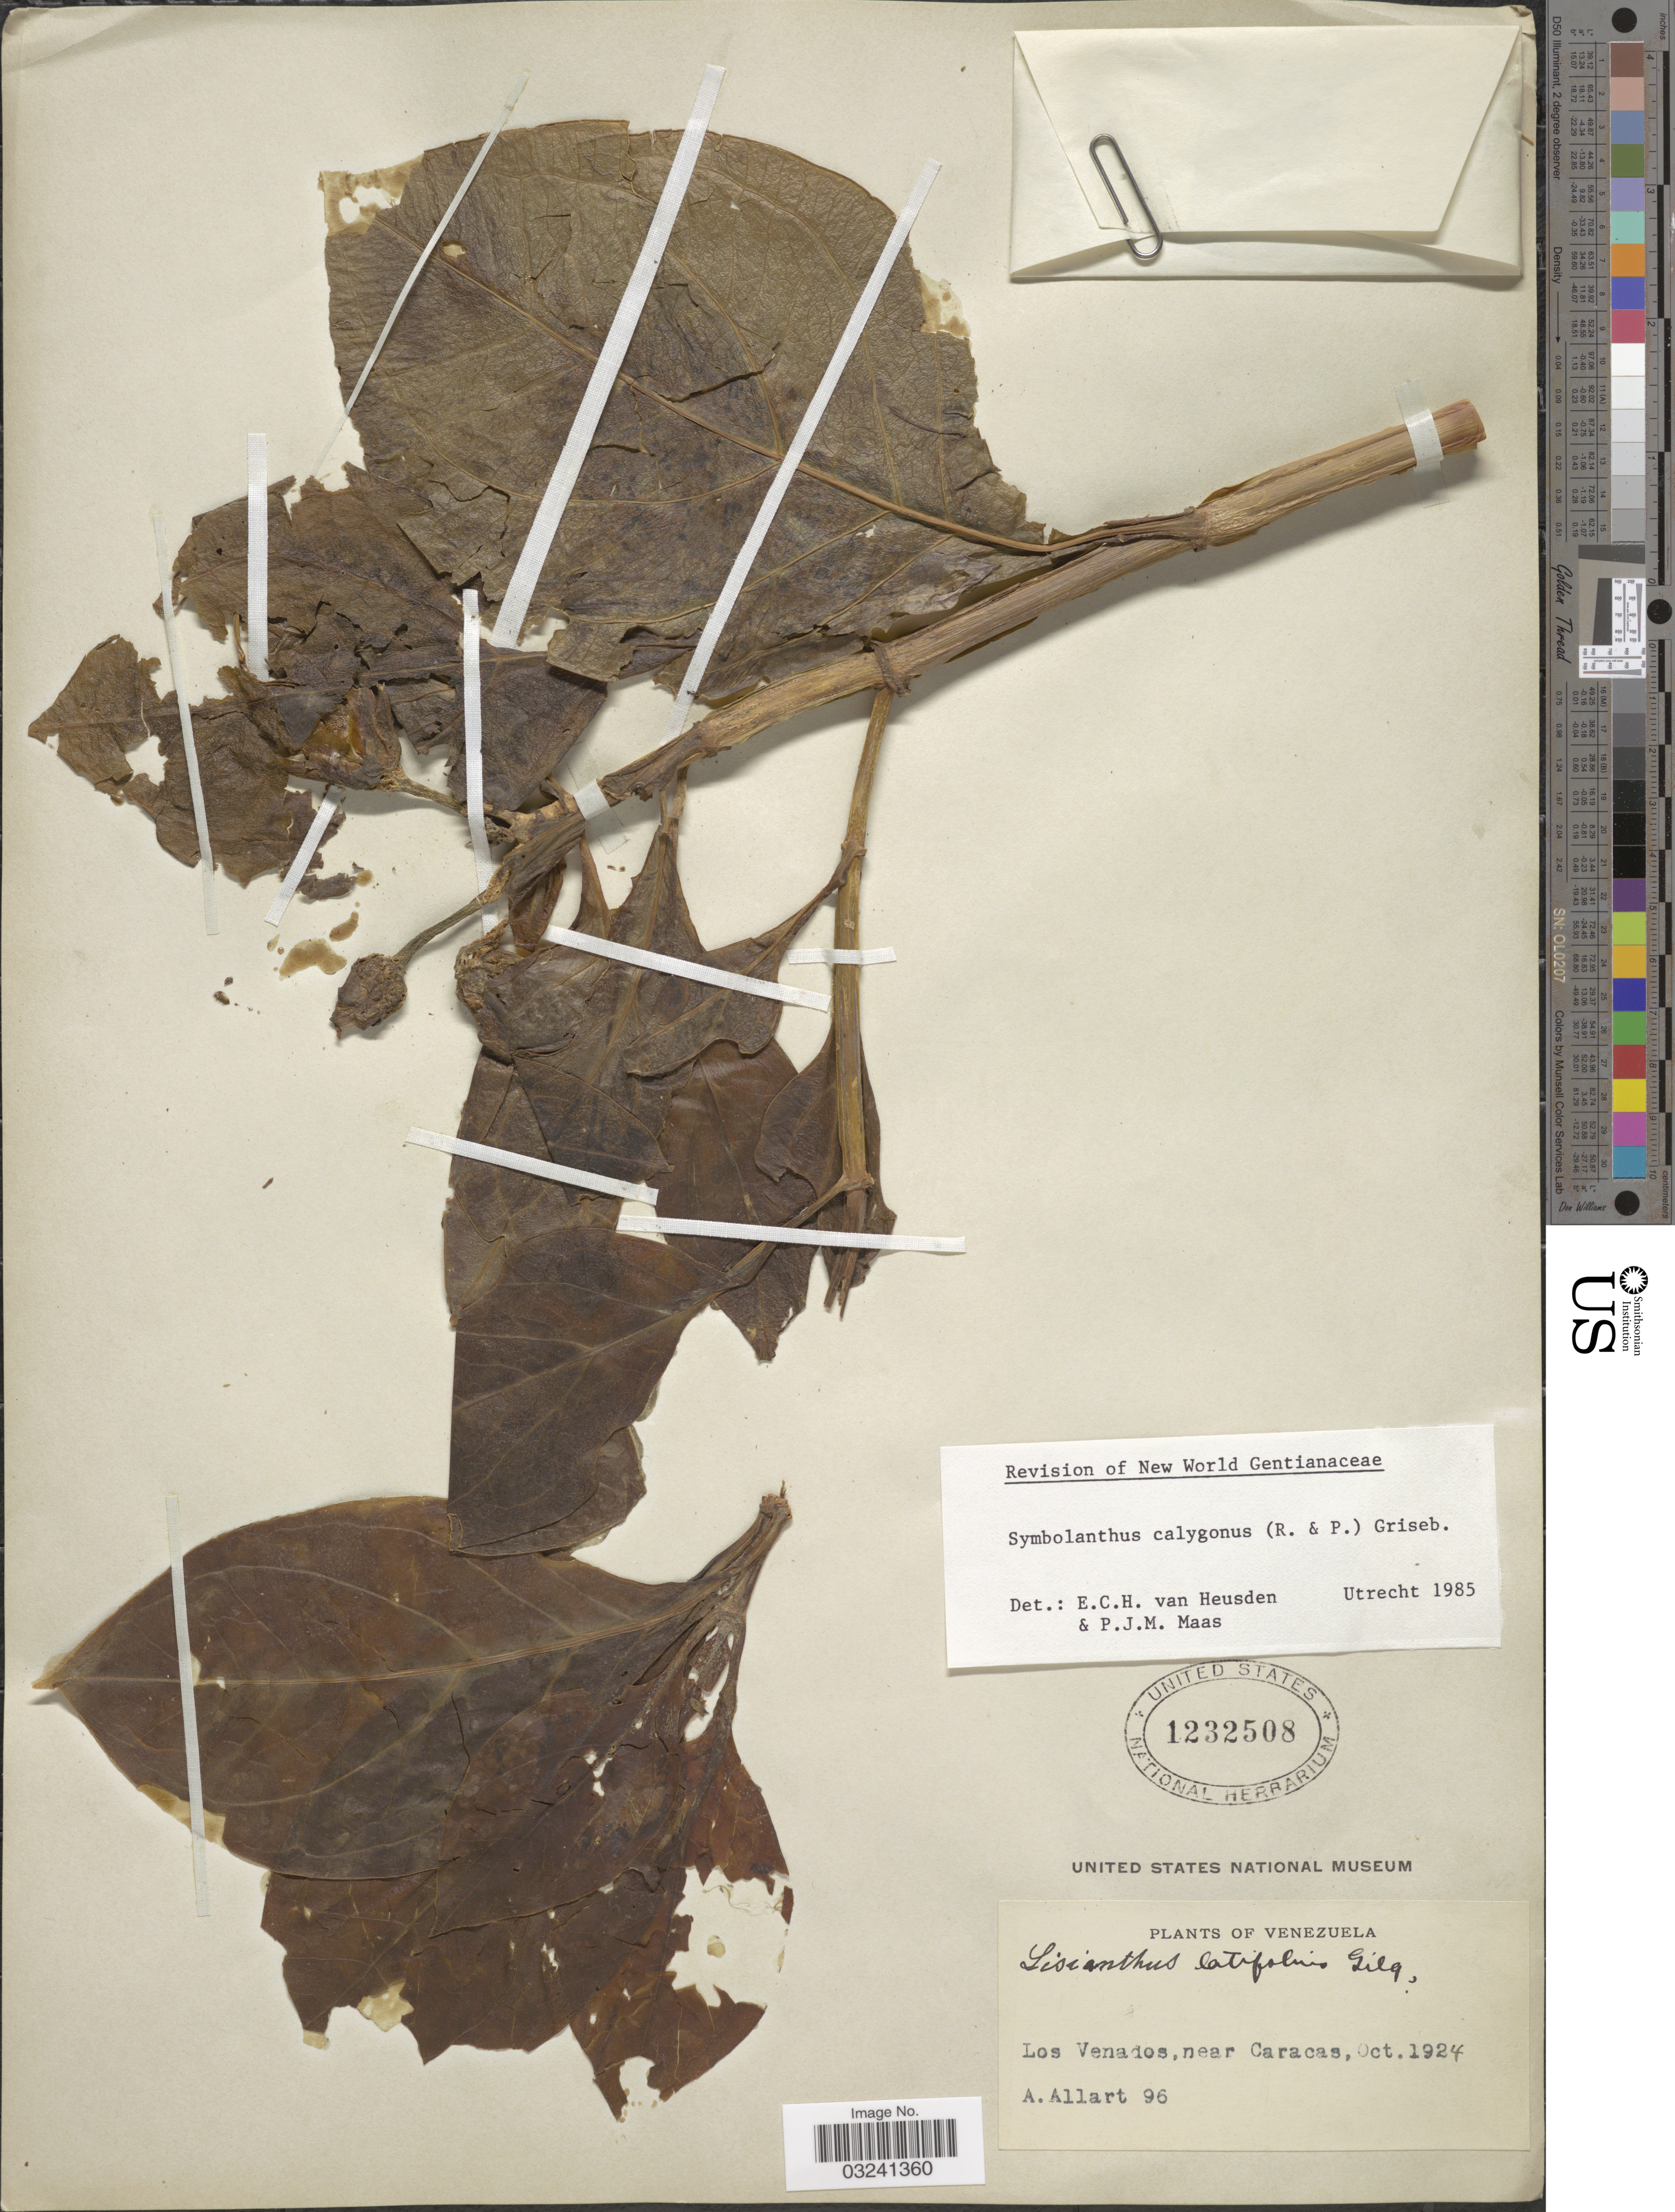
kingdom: Plantae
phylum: Tracheophyta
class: Magnoliopsida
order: Gentianales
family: Gentianaceae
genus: Symbolanthus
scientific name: Symbolanthus calygonus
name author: (Ruiz & Pav.) Griseb. ex Gilg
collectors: A. Allart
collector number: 96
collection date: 1924-10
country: Venezuela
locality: Los Venados, near Caracas.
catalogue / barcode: US 1232508